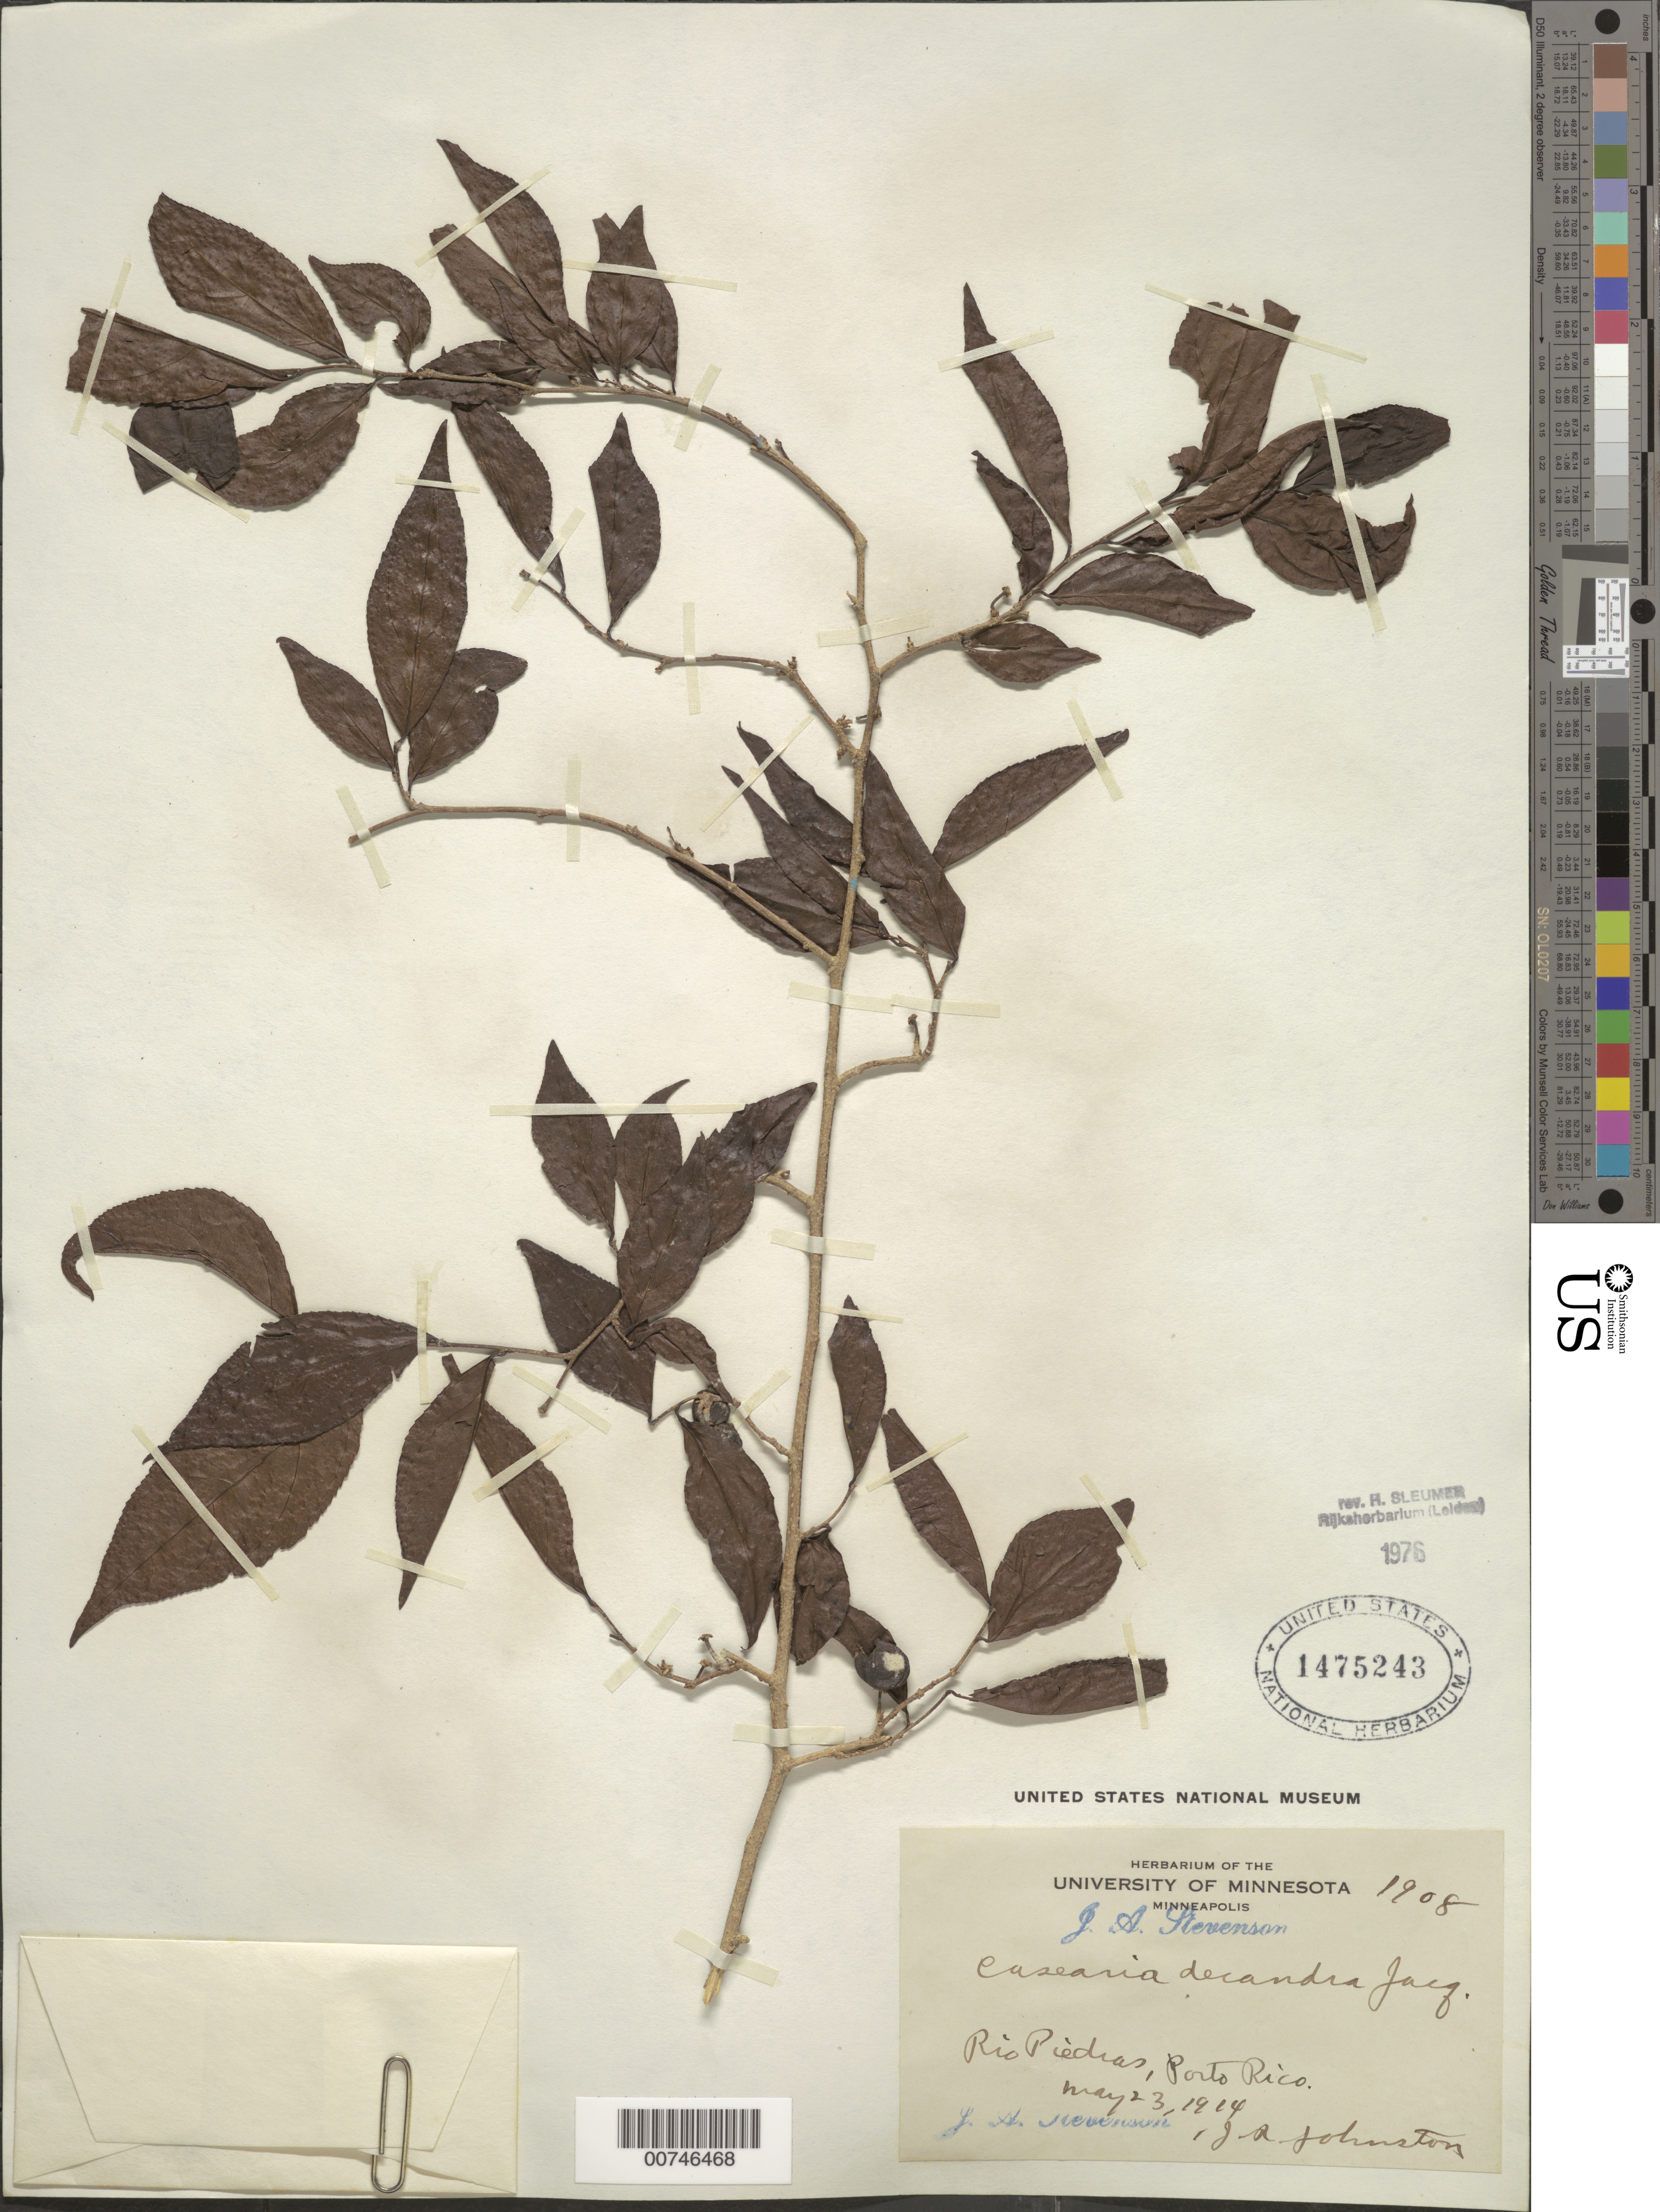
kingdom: Plantae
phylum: Tracheophyta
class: Magnoliopsida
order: Malpighiales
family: Salicaceae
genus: Casearia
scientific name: Casearia decandra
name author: Jacq.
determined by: Sleumer, H. O.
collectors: J. Stevenson & J. Johnston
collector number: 1908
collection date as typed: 23 May 1914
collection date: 1914-05-23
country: Puerto Rico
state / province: San Juan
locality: Rio Piedras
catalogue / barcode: US 1475243